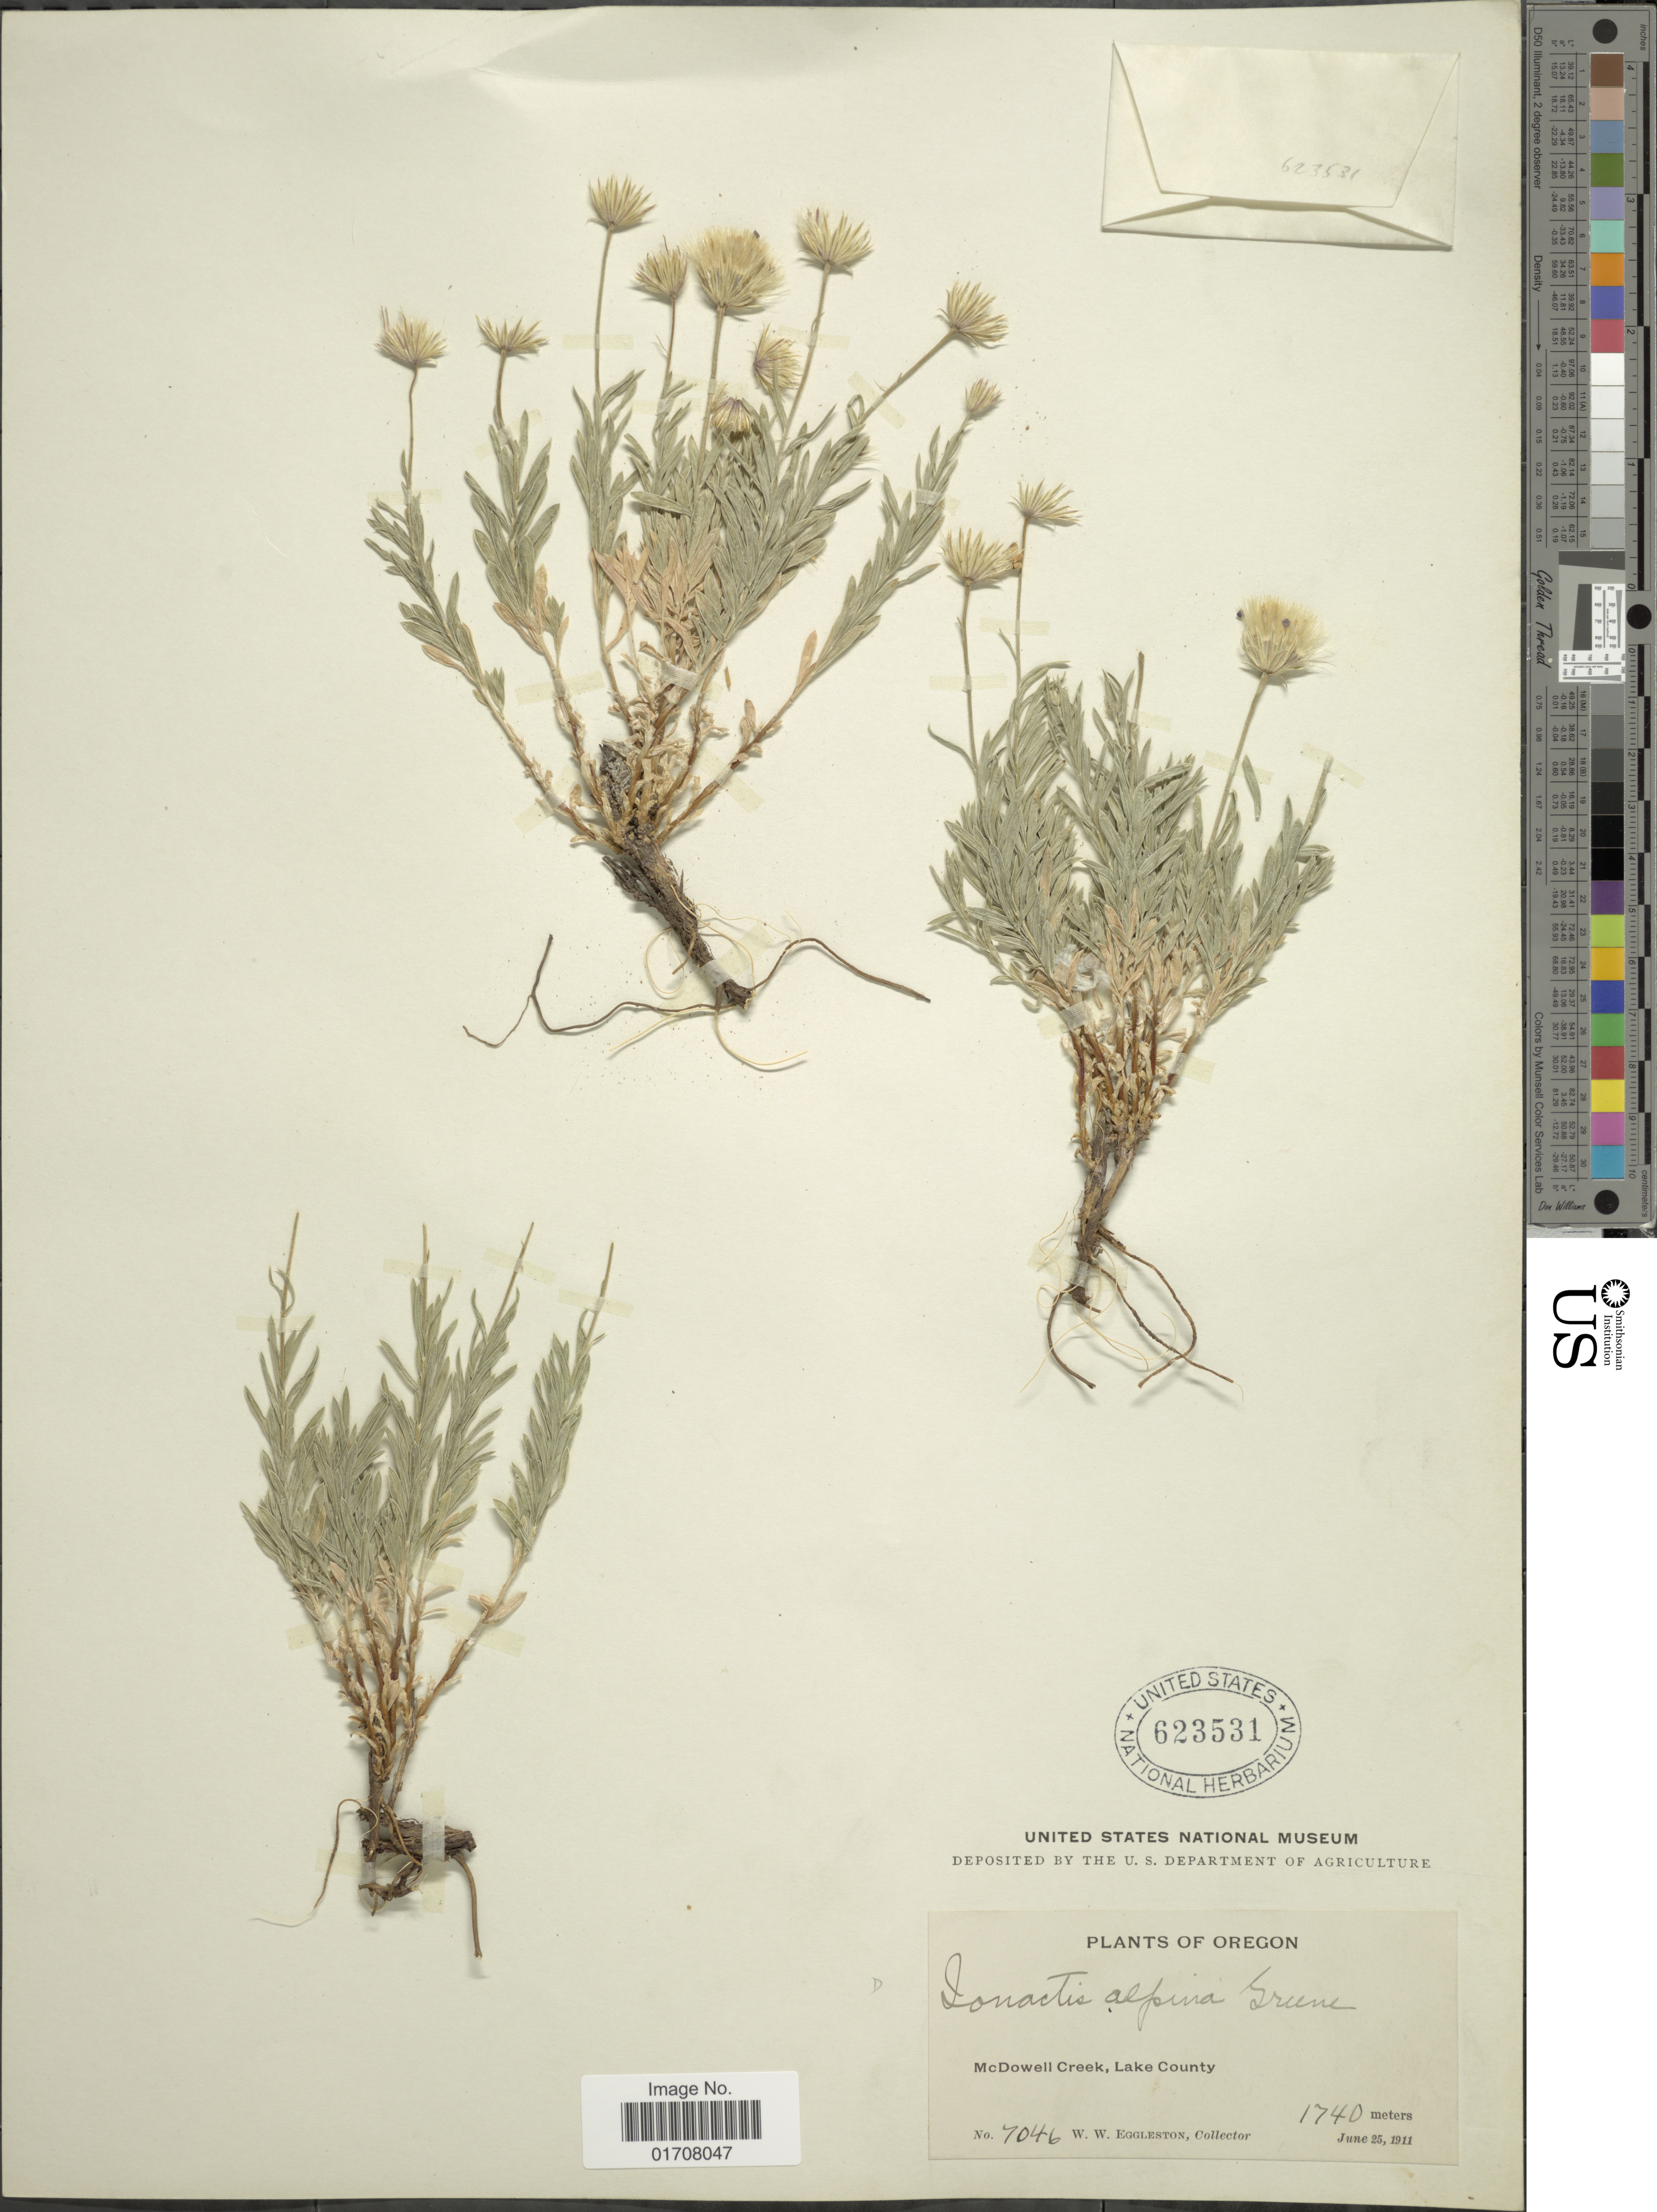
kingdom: Plantae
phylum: Tracheophyta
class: Magnoliopsida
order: Asterales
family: Asteraceae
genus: Ionactis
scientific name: Ionactis alpina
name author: (Nutt.) Greene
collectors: W. W. Eggleston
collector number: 7046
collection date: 1911-06-25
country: United States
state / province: Oregon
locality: McDowell Creek, Lake County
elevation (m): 1740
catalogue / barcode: US 623531